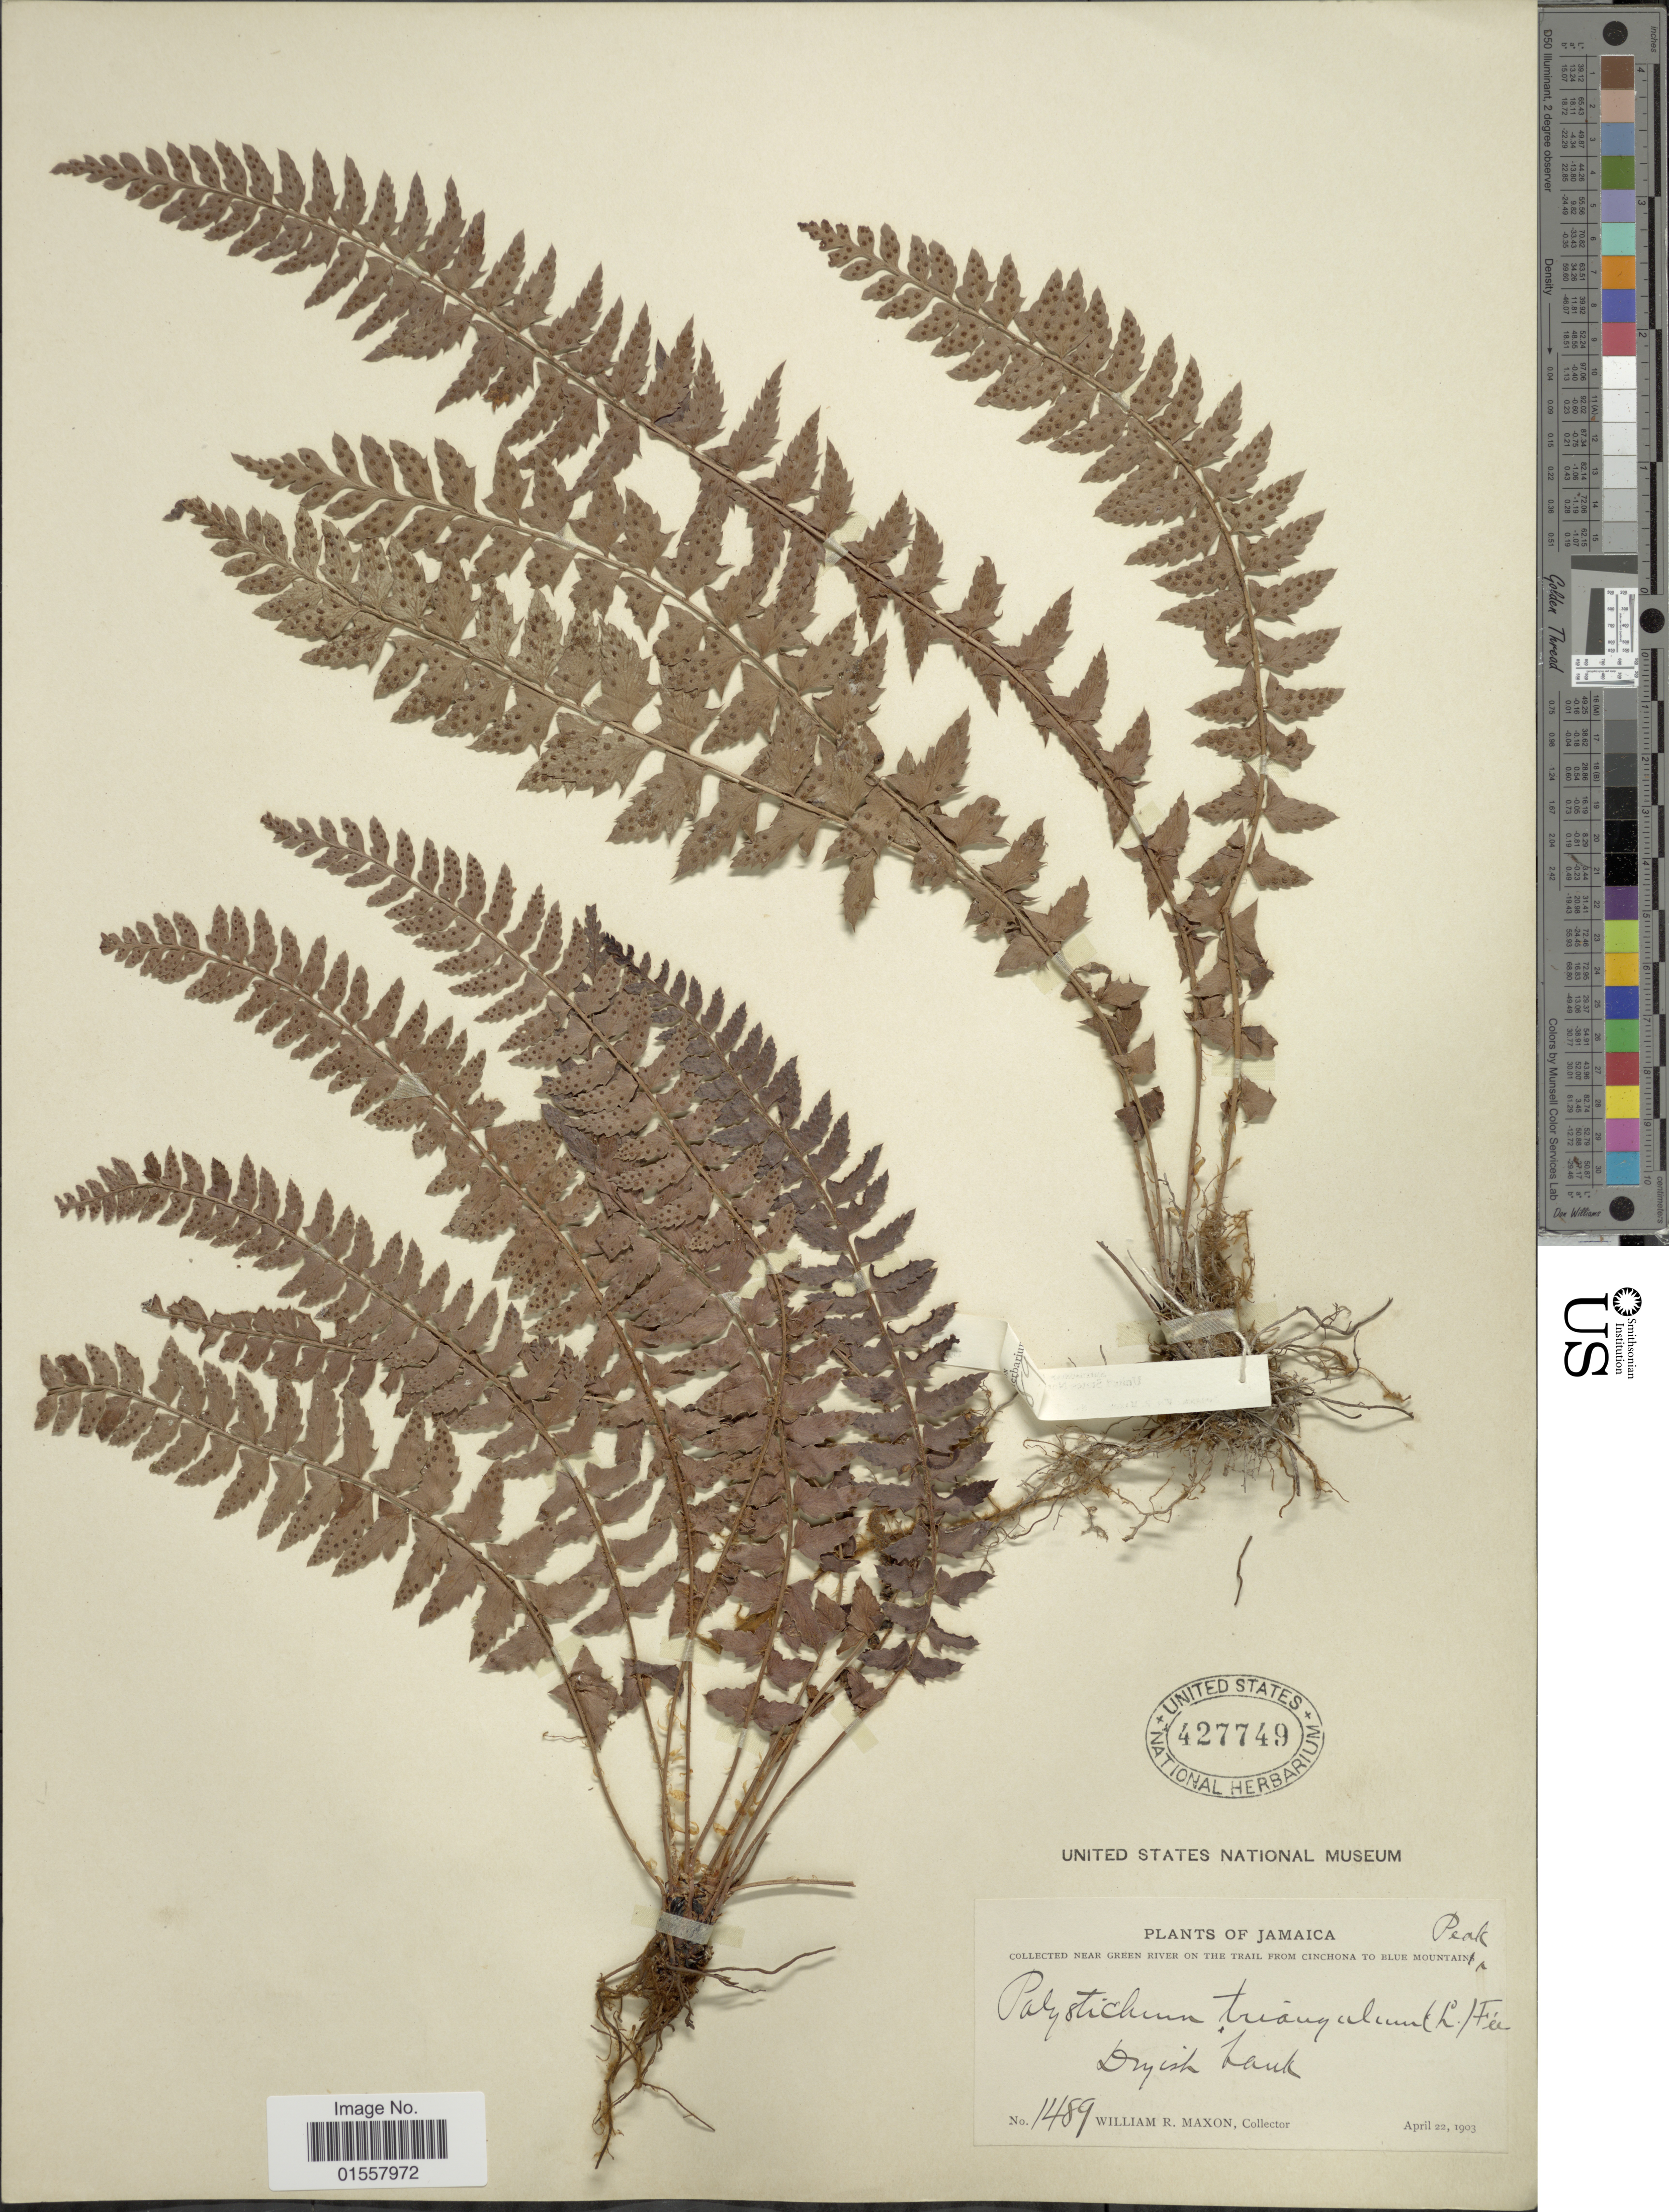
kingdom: Plantae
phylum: Tracheophyta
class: Polypodiopsida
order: Polypodiales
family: Dryopteridaceae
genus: Polystichum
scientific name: Polystichum echinatum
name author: (J.F. Gmel.) C. Chr.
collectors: W. R. Maxon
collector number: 1489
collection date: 1903-04-22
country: Jamaica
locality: Near Green River on the trail from Cinchona to Blue Mountain Peak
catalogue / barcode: US 427749